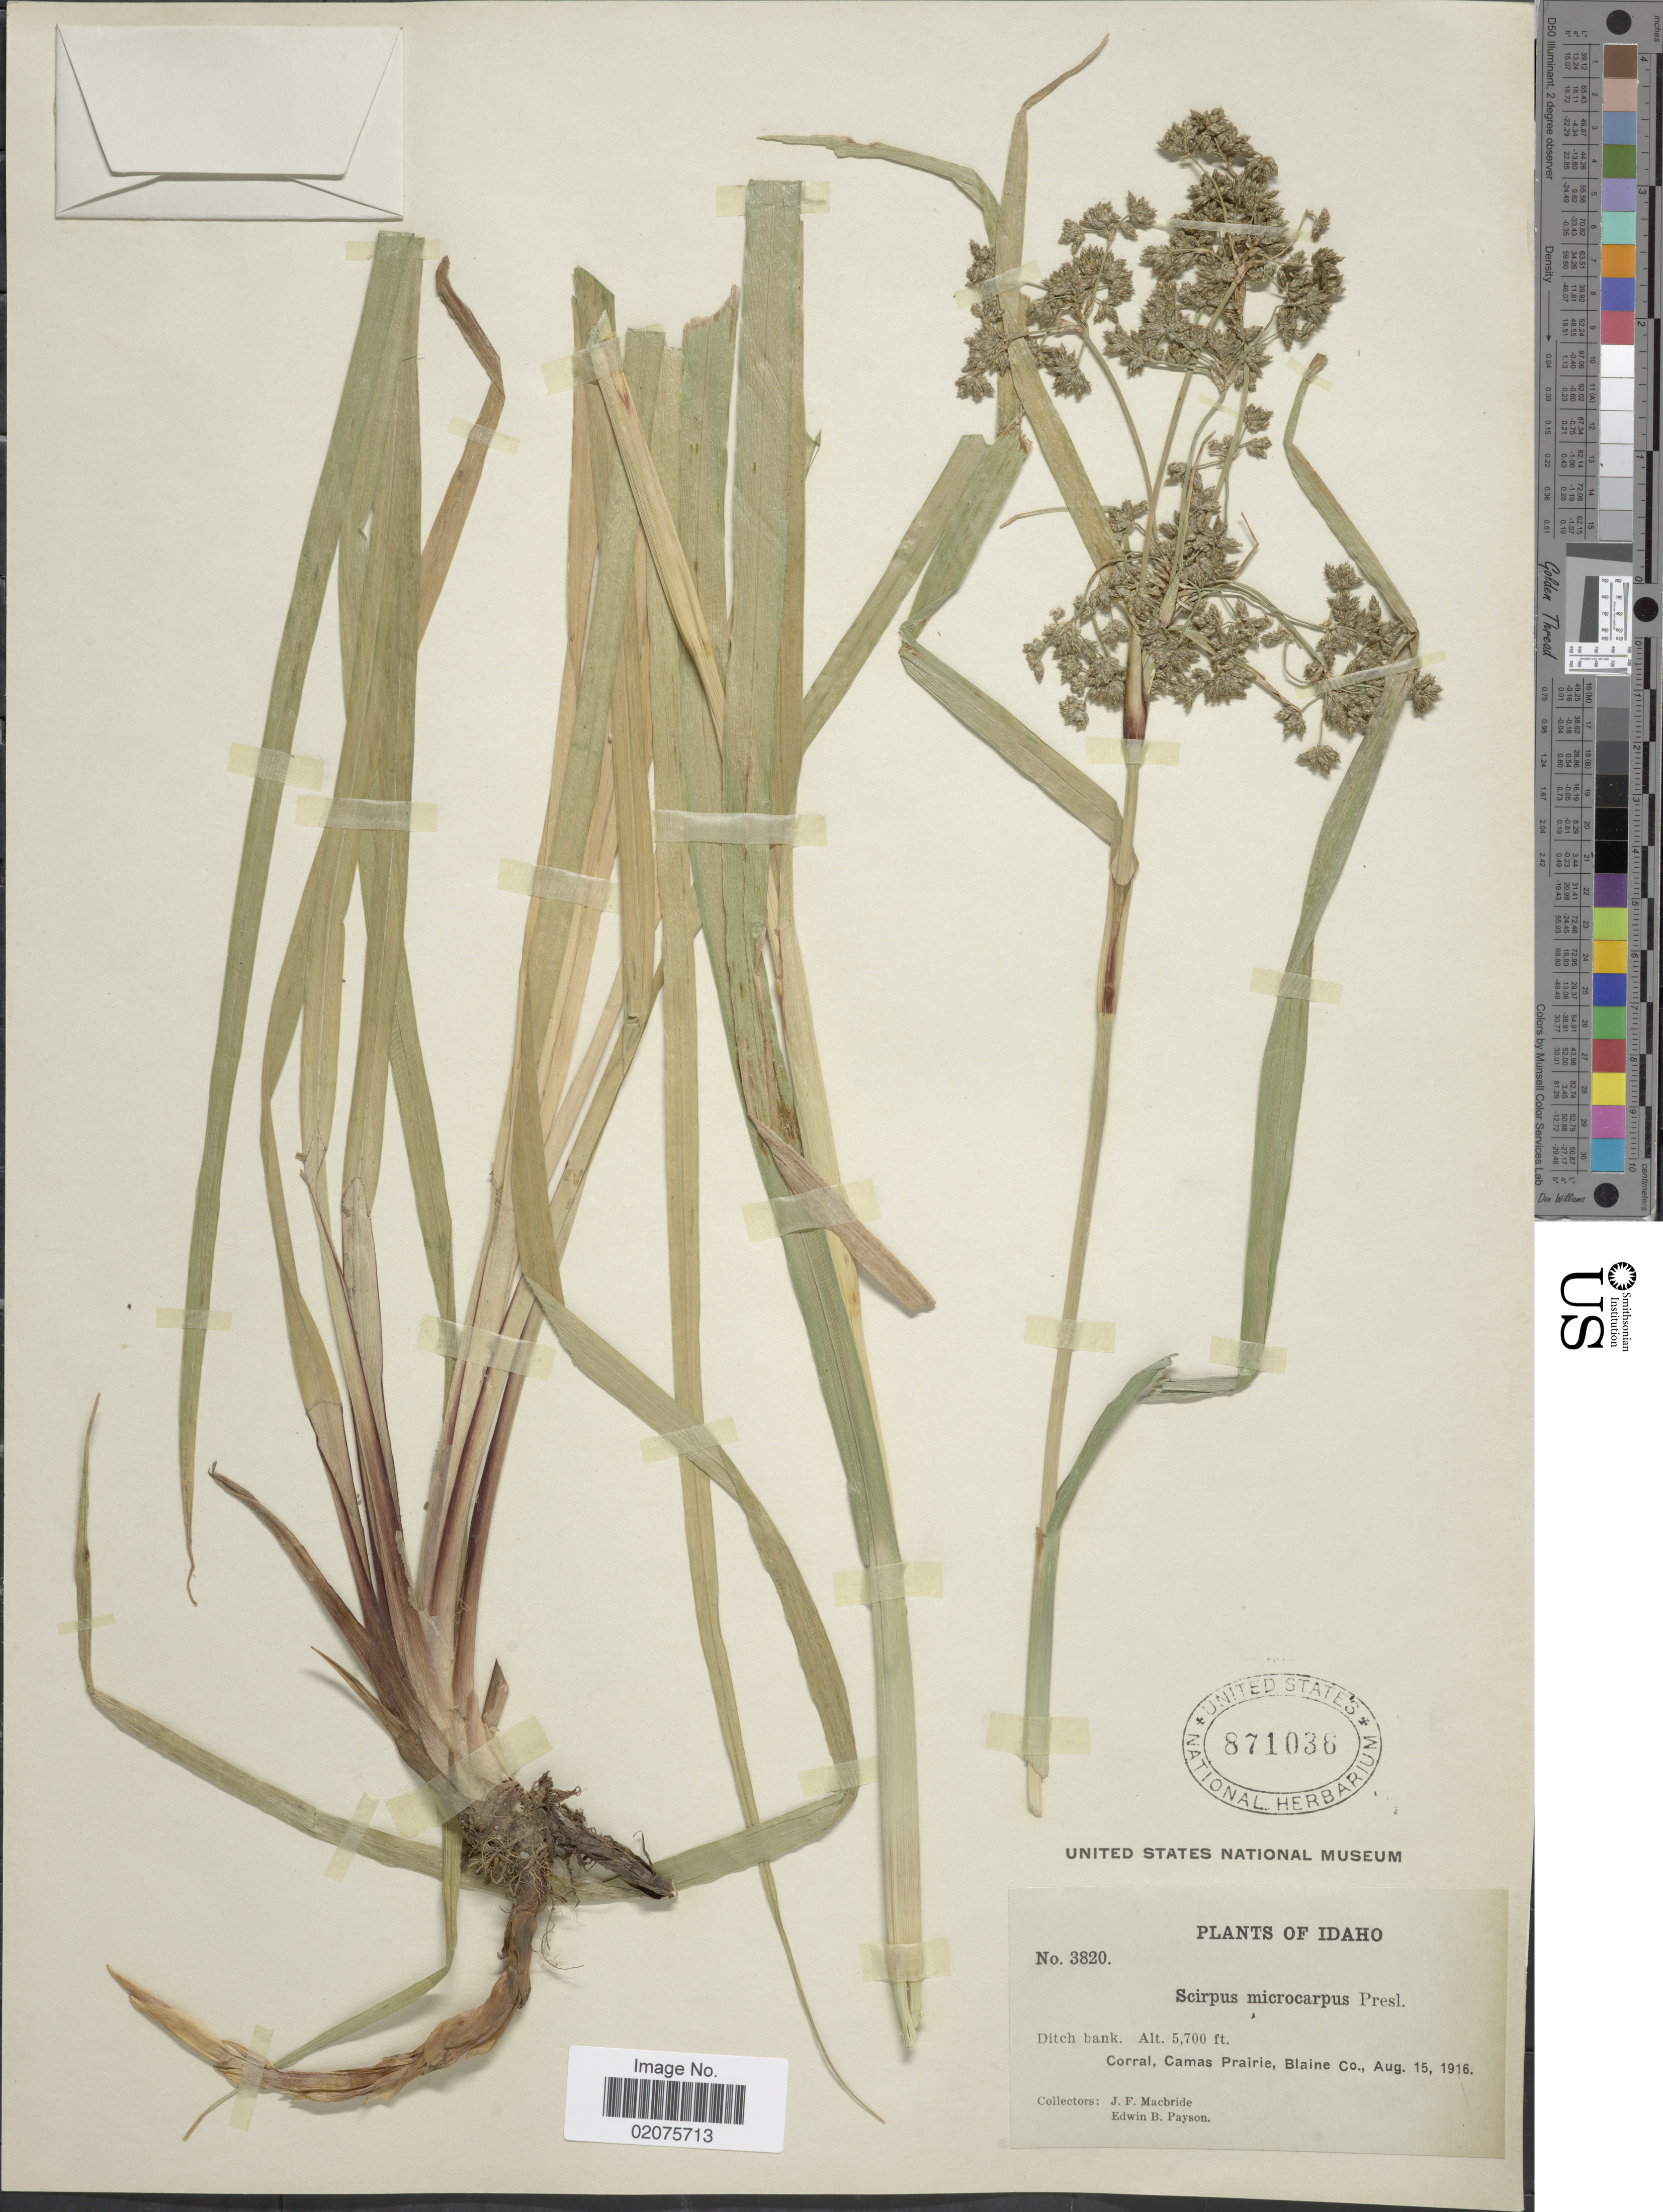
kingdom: Plantae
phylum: Tracheophyta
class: Liliopsida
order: Poales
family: Cyperaceae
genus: Scirpus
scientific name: Scirpus microcarpus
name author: J. Presl & C. Presl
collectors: J. F. Macbride & E. B. Payson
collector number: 3820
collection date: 1916-08-15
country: United States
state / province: Idaho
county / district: Blaine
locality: Corral, Camas Prairie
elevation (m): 1737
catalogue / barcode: US 871036